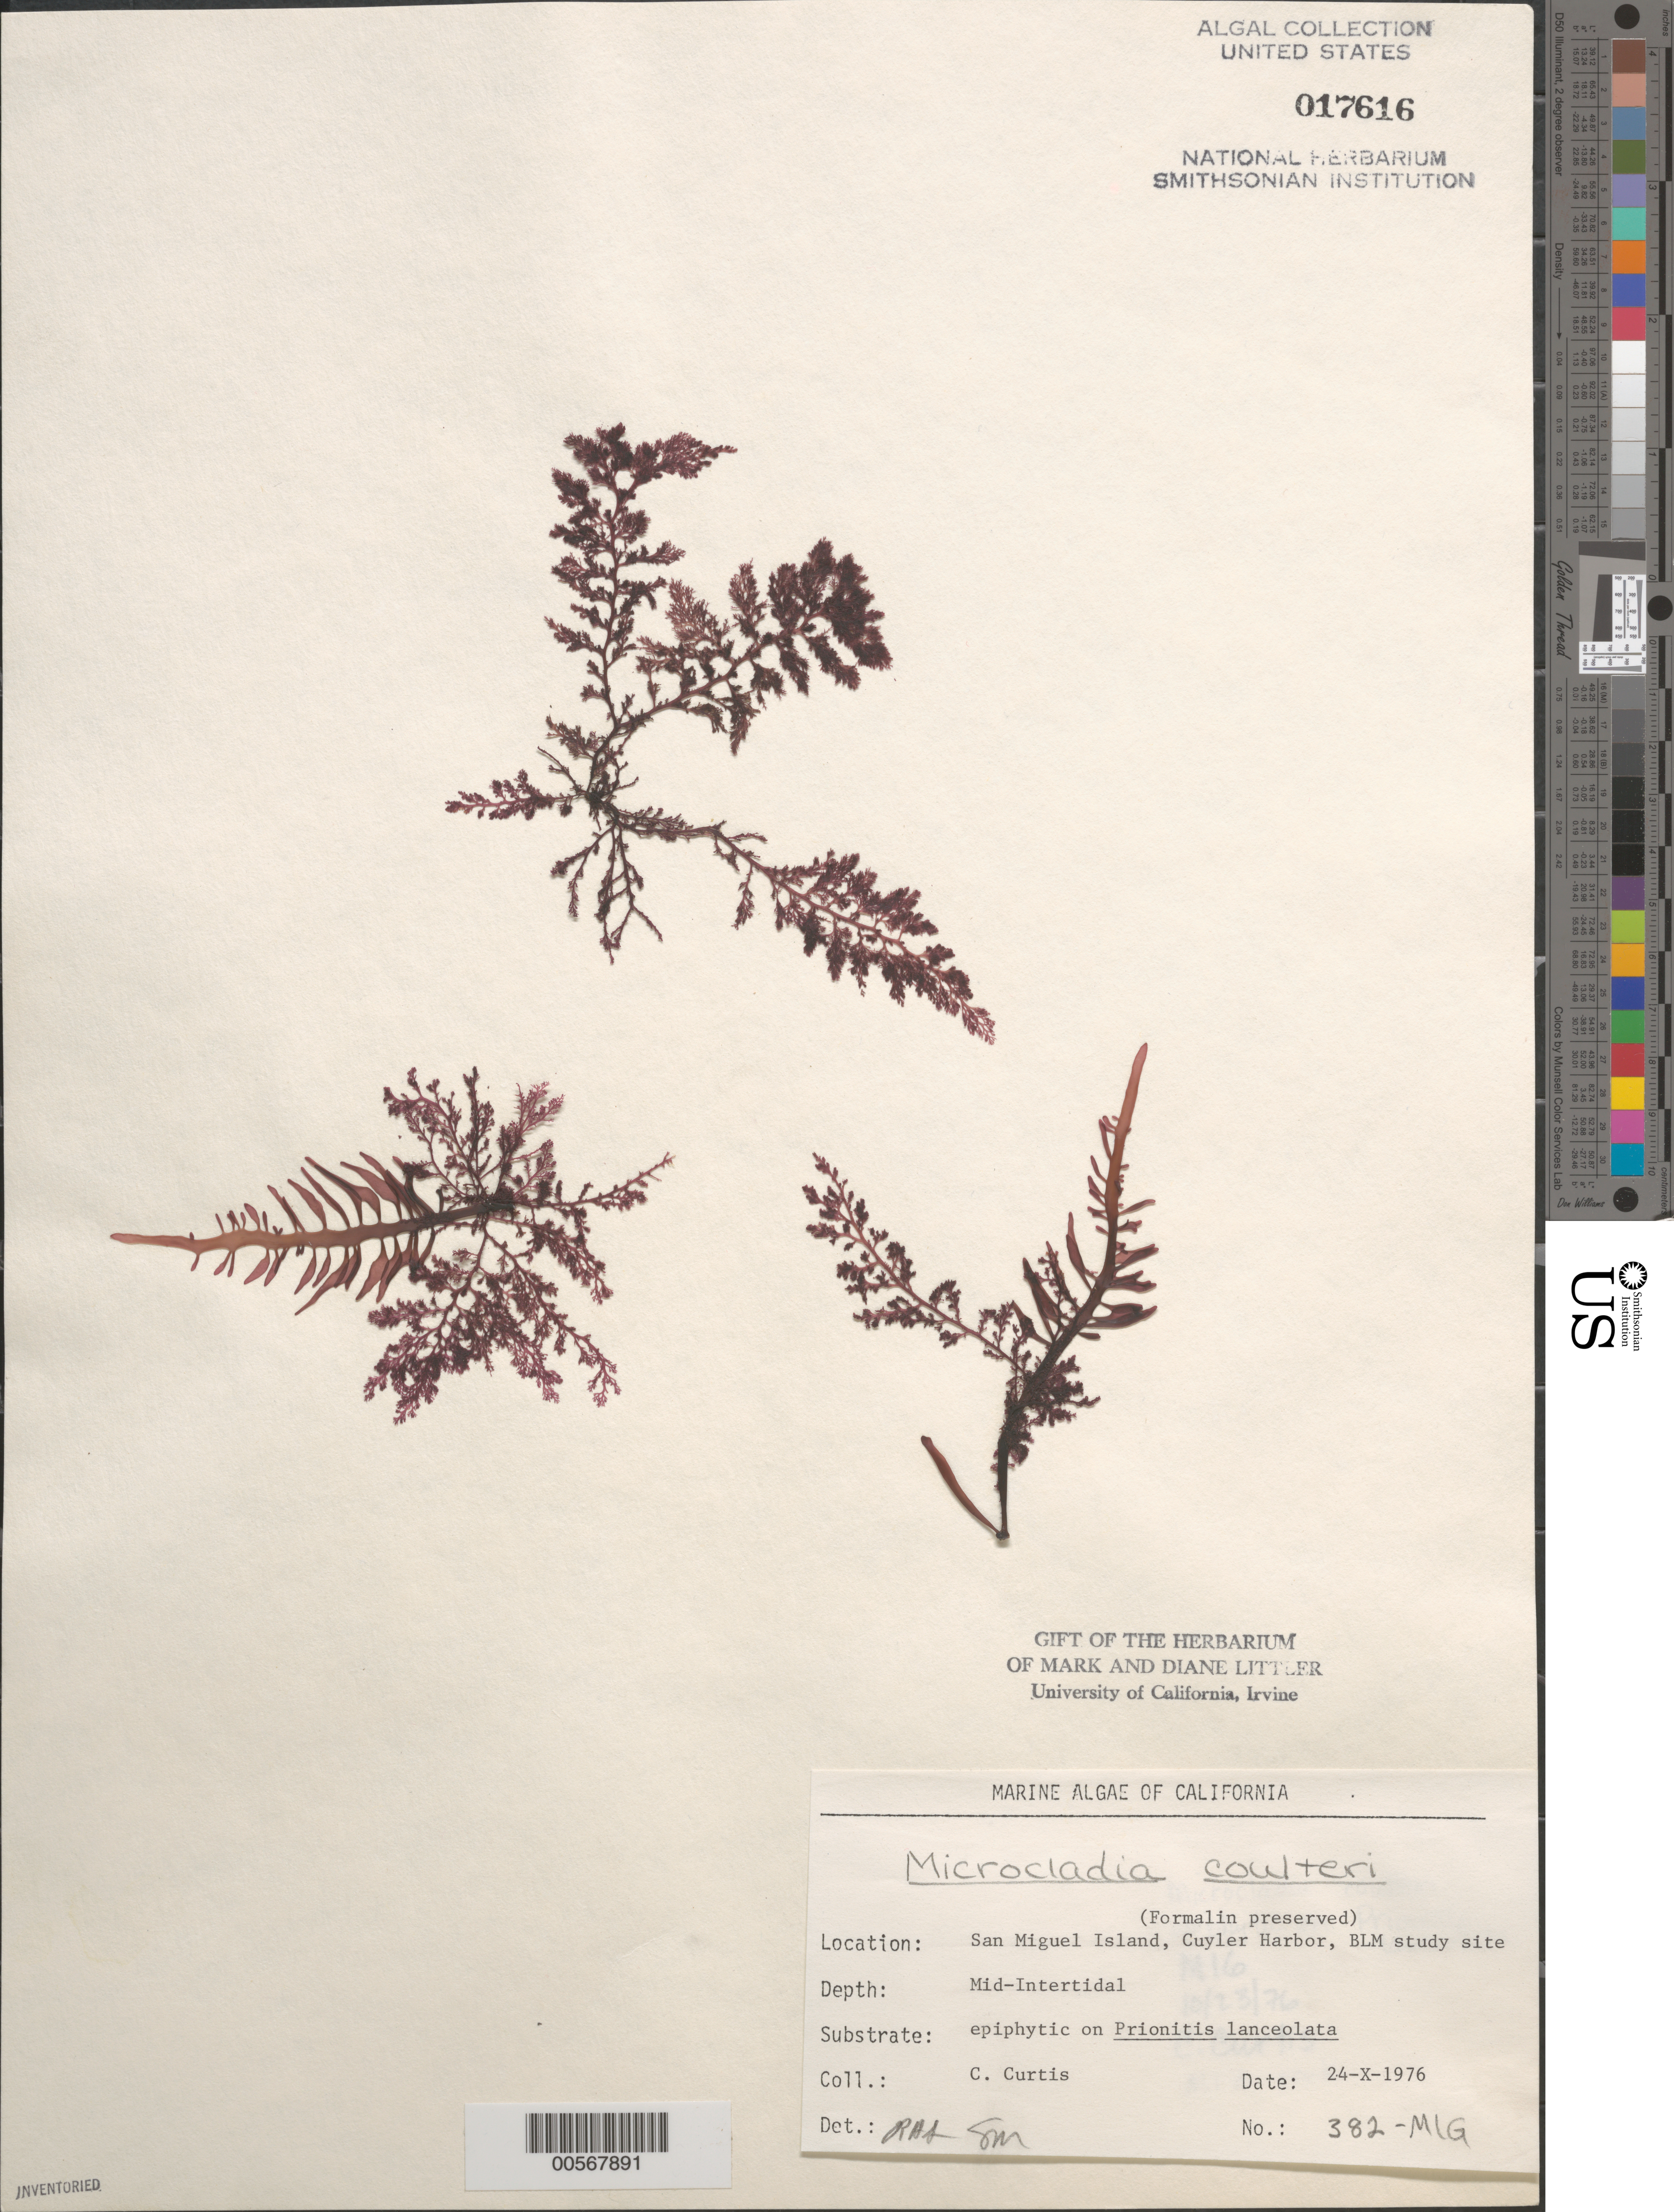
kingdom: Plantae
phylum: Rhodophyta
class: Florideophyceae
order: Ceramiales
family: Ceramiaceae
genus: Microcladia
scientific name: Microcladia coulteri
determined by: Sims, Robert H.; Murray, S. N.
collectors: C. Curtis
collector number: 382-mig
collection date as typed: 24 Oct 1976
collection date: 1976-10-24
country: United States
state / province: California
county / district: Santa Barbara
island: San Miguel Island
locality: Cuyler Harbor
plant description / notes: BLM-SOCALBIGHT Rocky Intertidal Survey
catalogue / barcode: US 17616